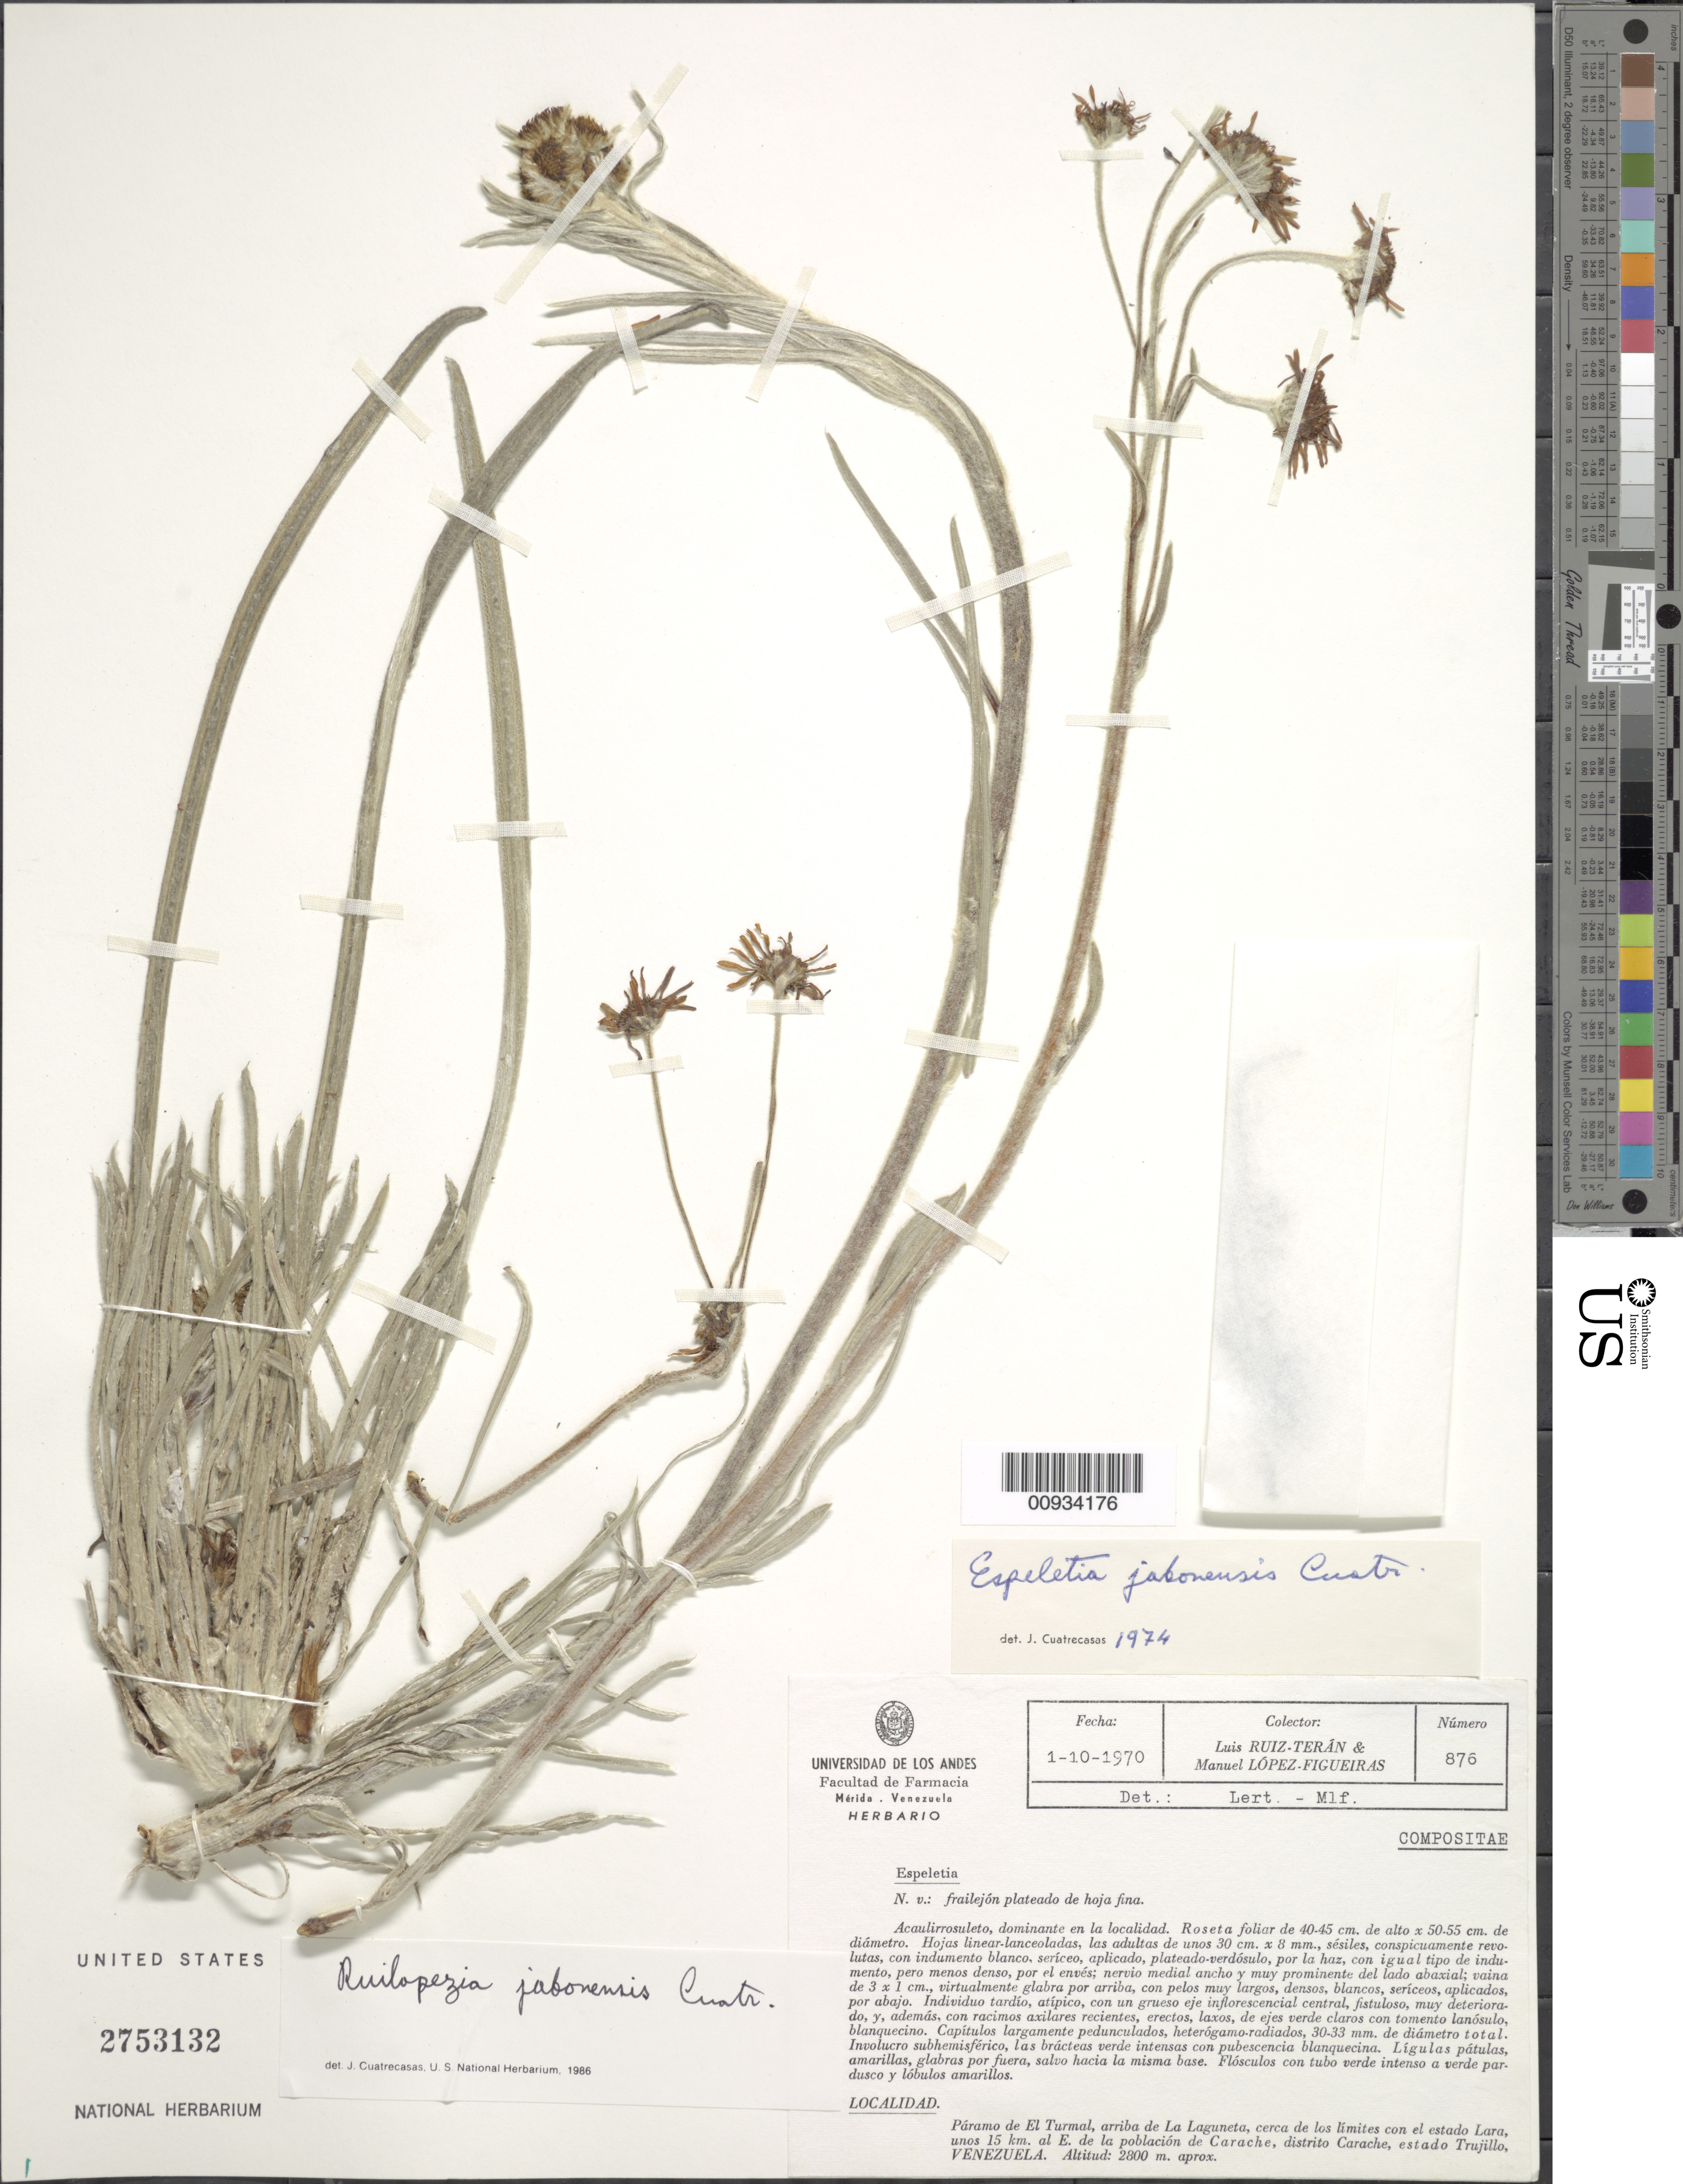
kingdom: Plantae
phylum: Tracheophyta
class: Magnoliopsida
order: Asterales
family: Asteraceae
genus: Ruilopezia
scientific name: Ruilopezia jabonensis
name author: (Cuatrec.) Cuatrec.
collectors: L. Teran & M. López Figueiras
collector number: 876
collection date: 1970-10-01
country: Venezuela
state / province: Trujillo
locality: Paramo de El Turmal, arriba de La Laguneta, cerca de los limites con el Estado Lara, unos 15 km al E de la poblacion de Carache, Distrito Carache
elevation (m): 2800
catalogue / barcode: US 2753132